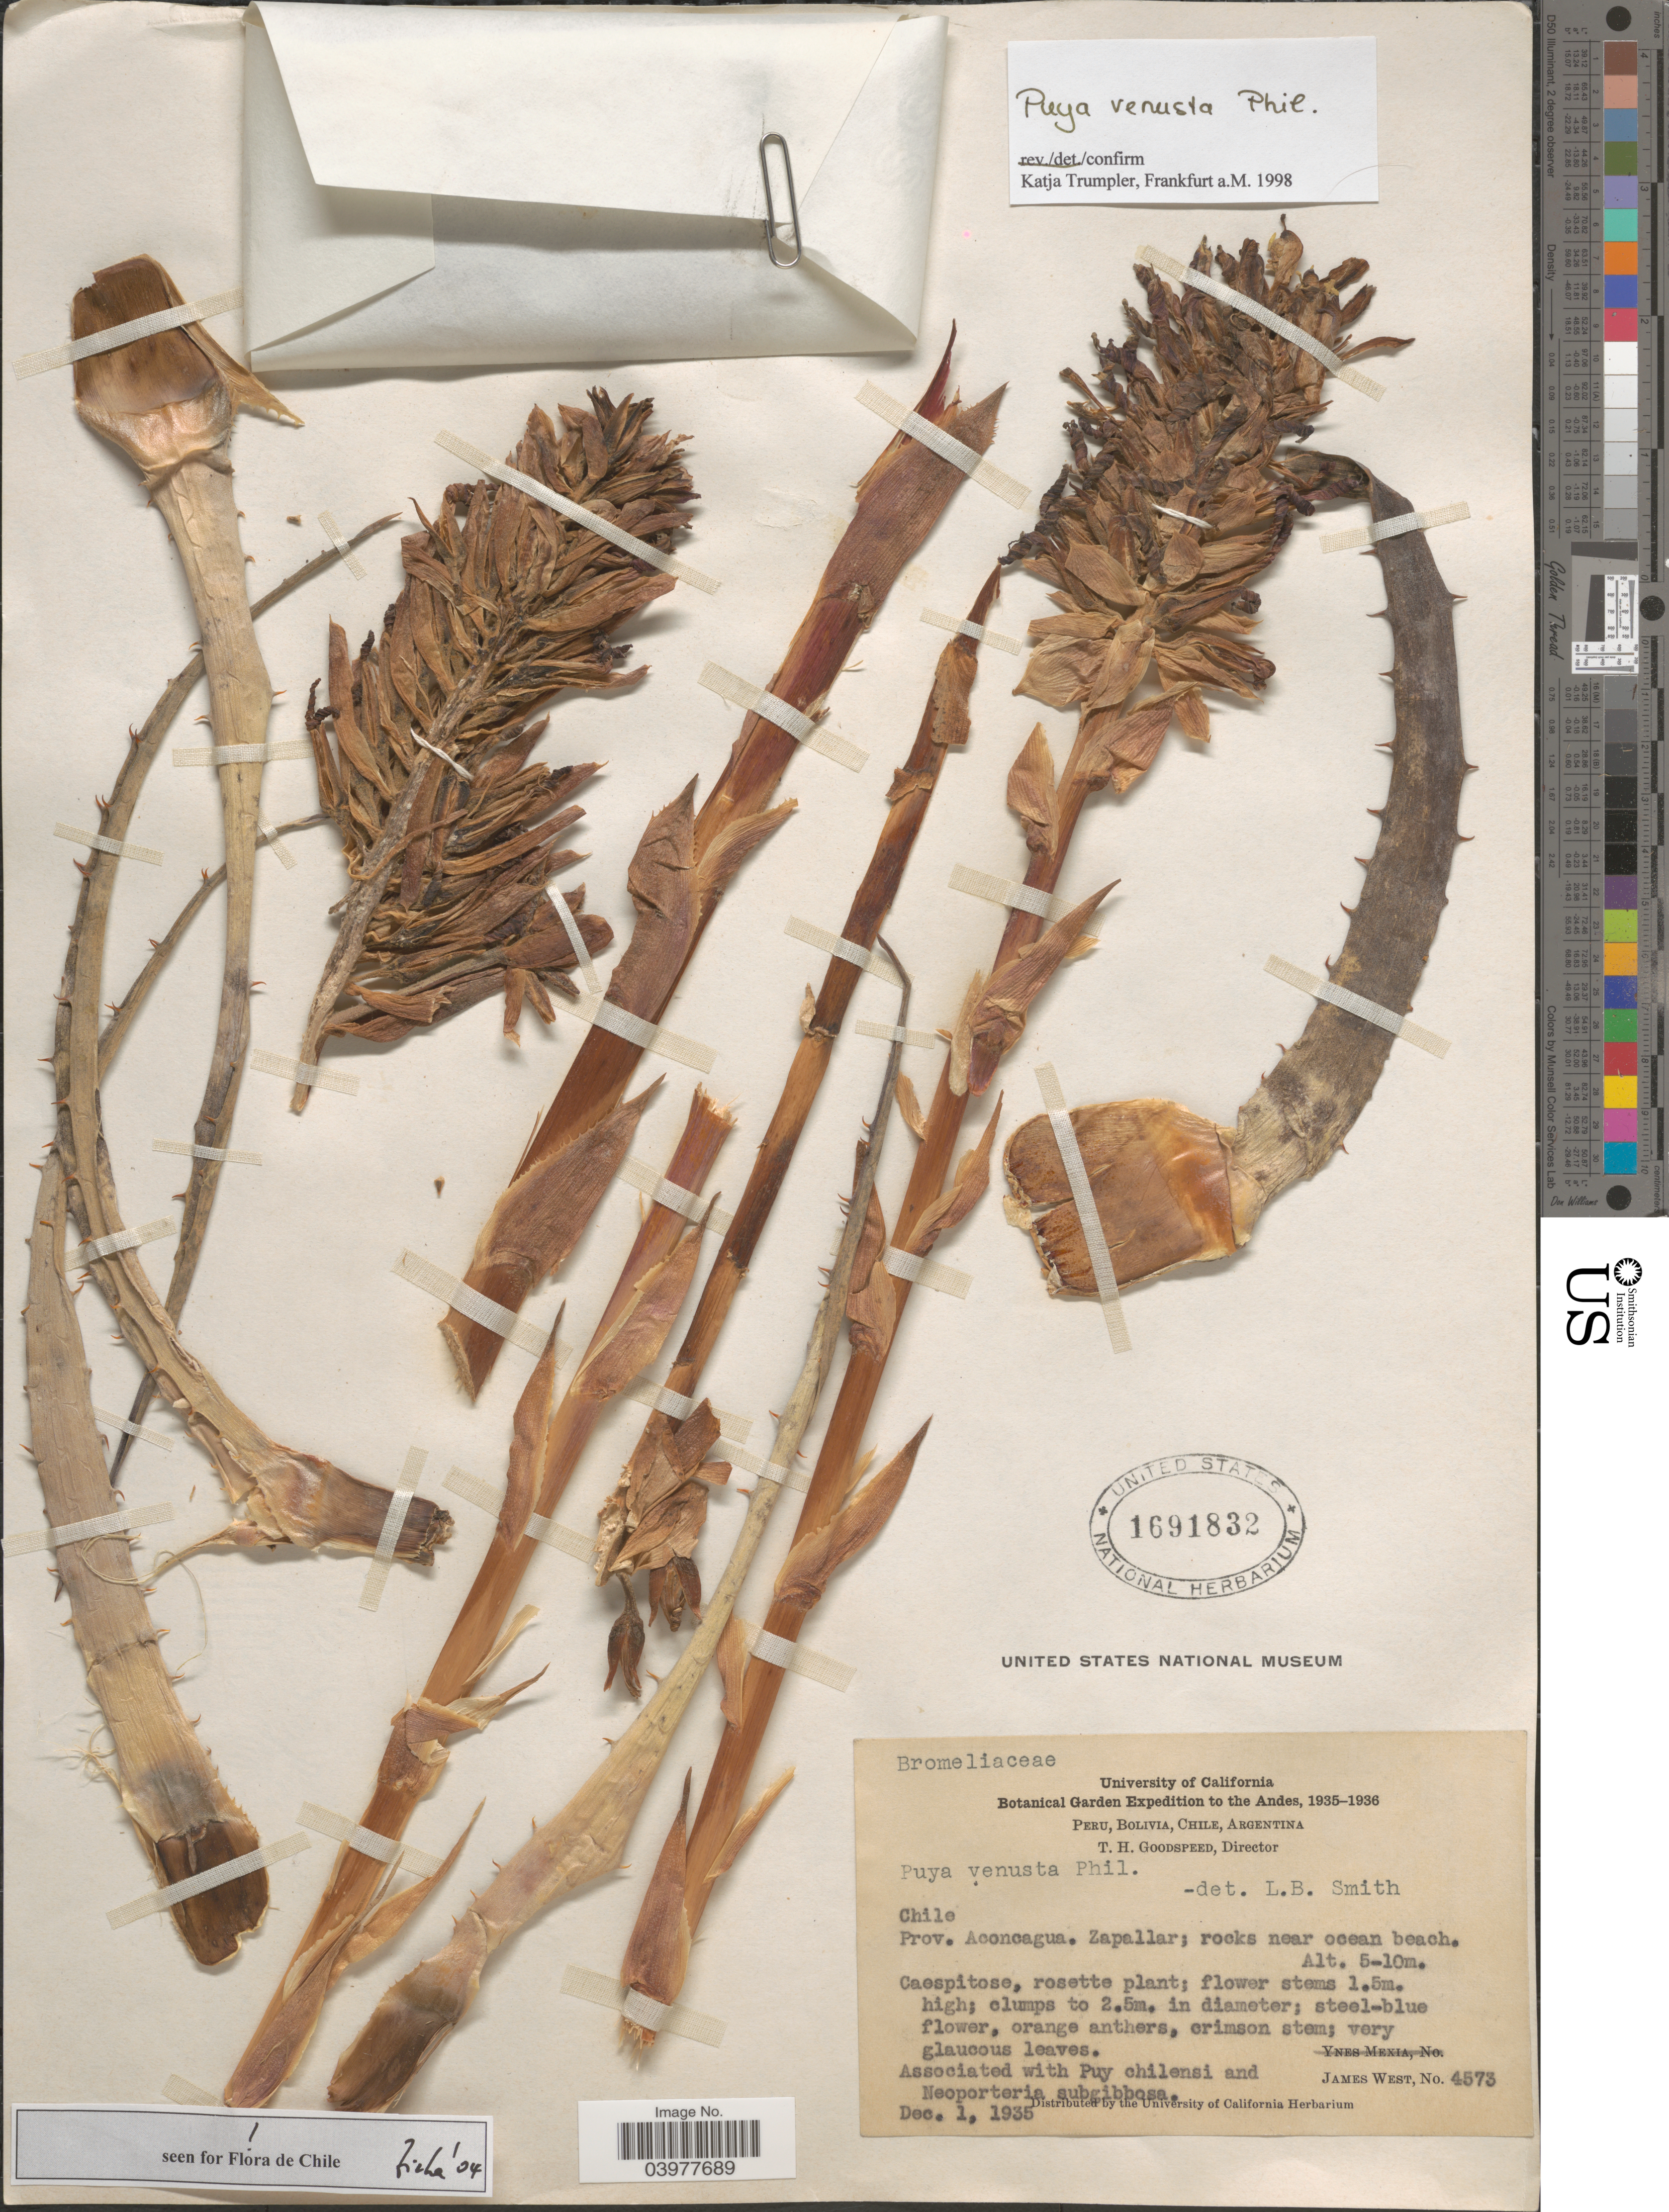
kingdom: Plantae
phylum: Tracheophyta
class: Liliopsida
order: Poales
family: Bromeliaceae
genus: Puya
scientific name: Puya venusta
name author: Phil.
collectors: J. West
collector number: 4573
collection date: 1935-12-01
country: Chile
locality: The Andes. Prov. Aconcagua. Zapallar; rocks near ocean beach.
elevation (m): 5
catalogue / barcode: US 1691832